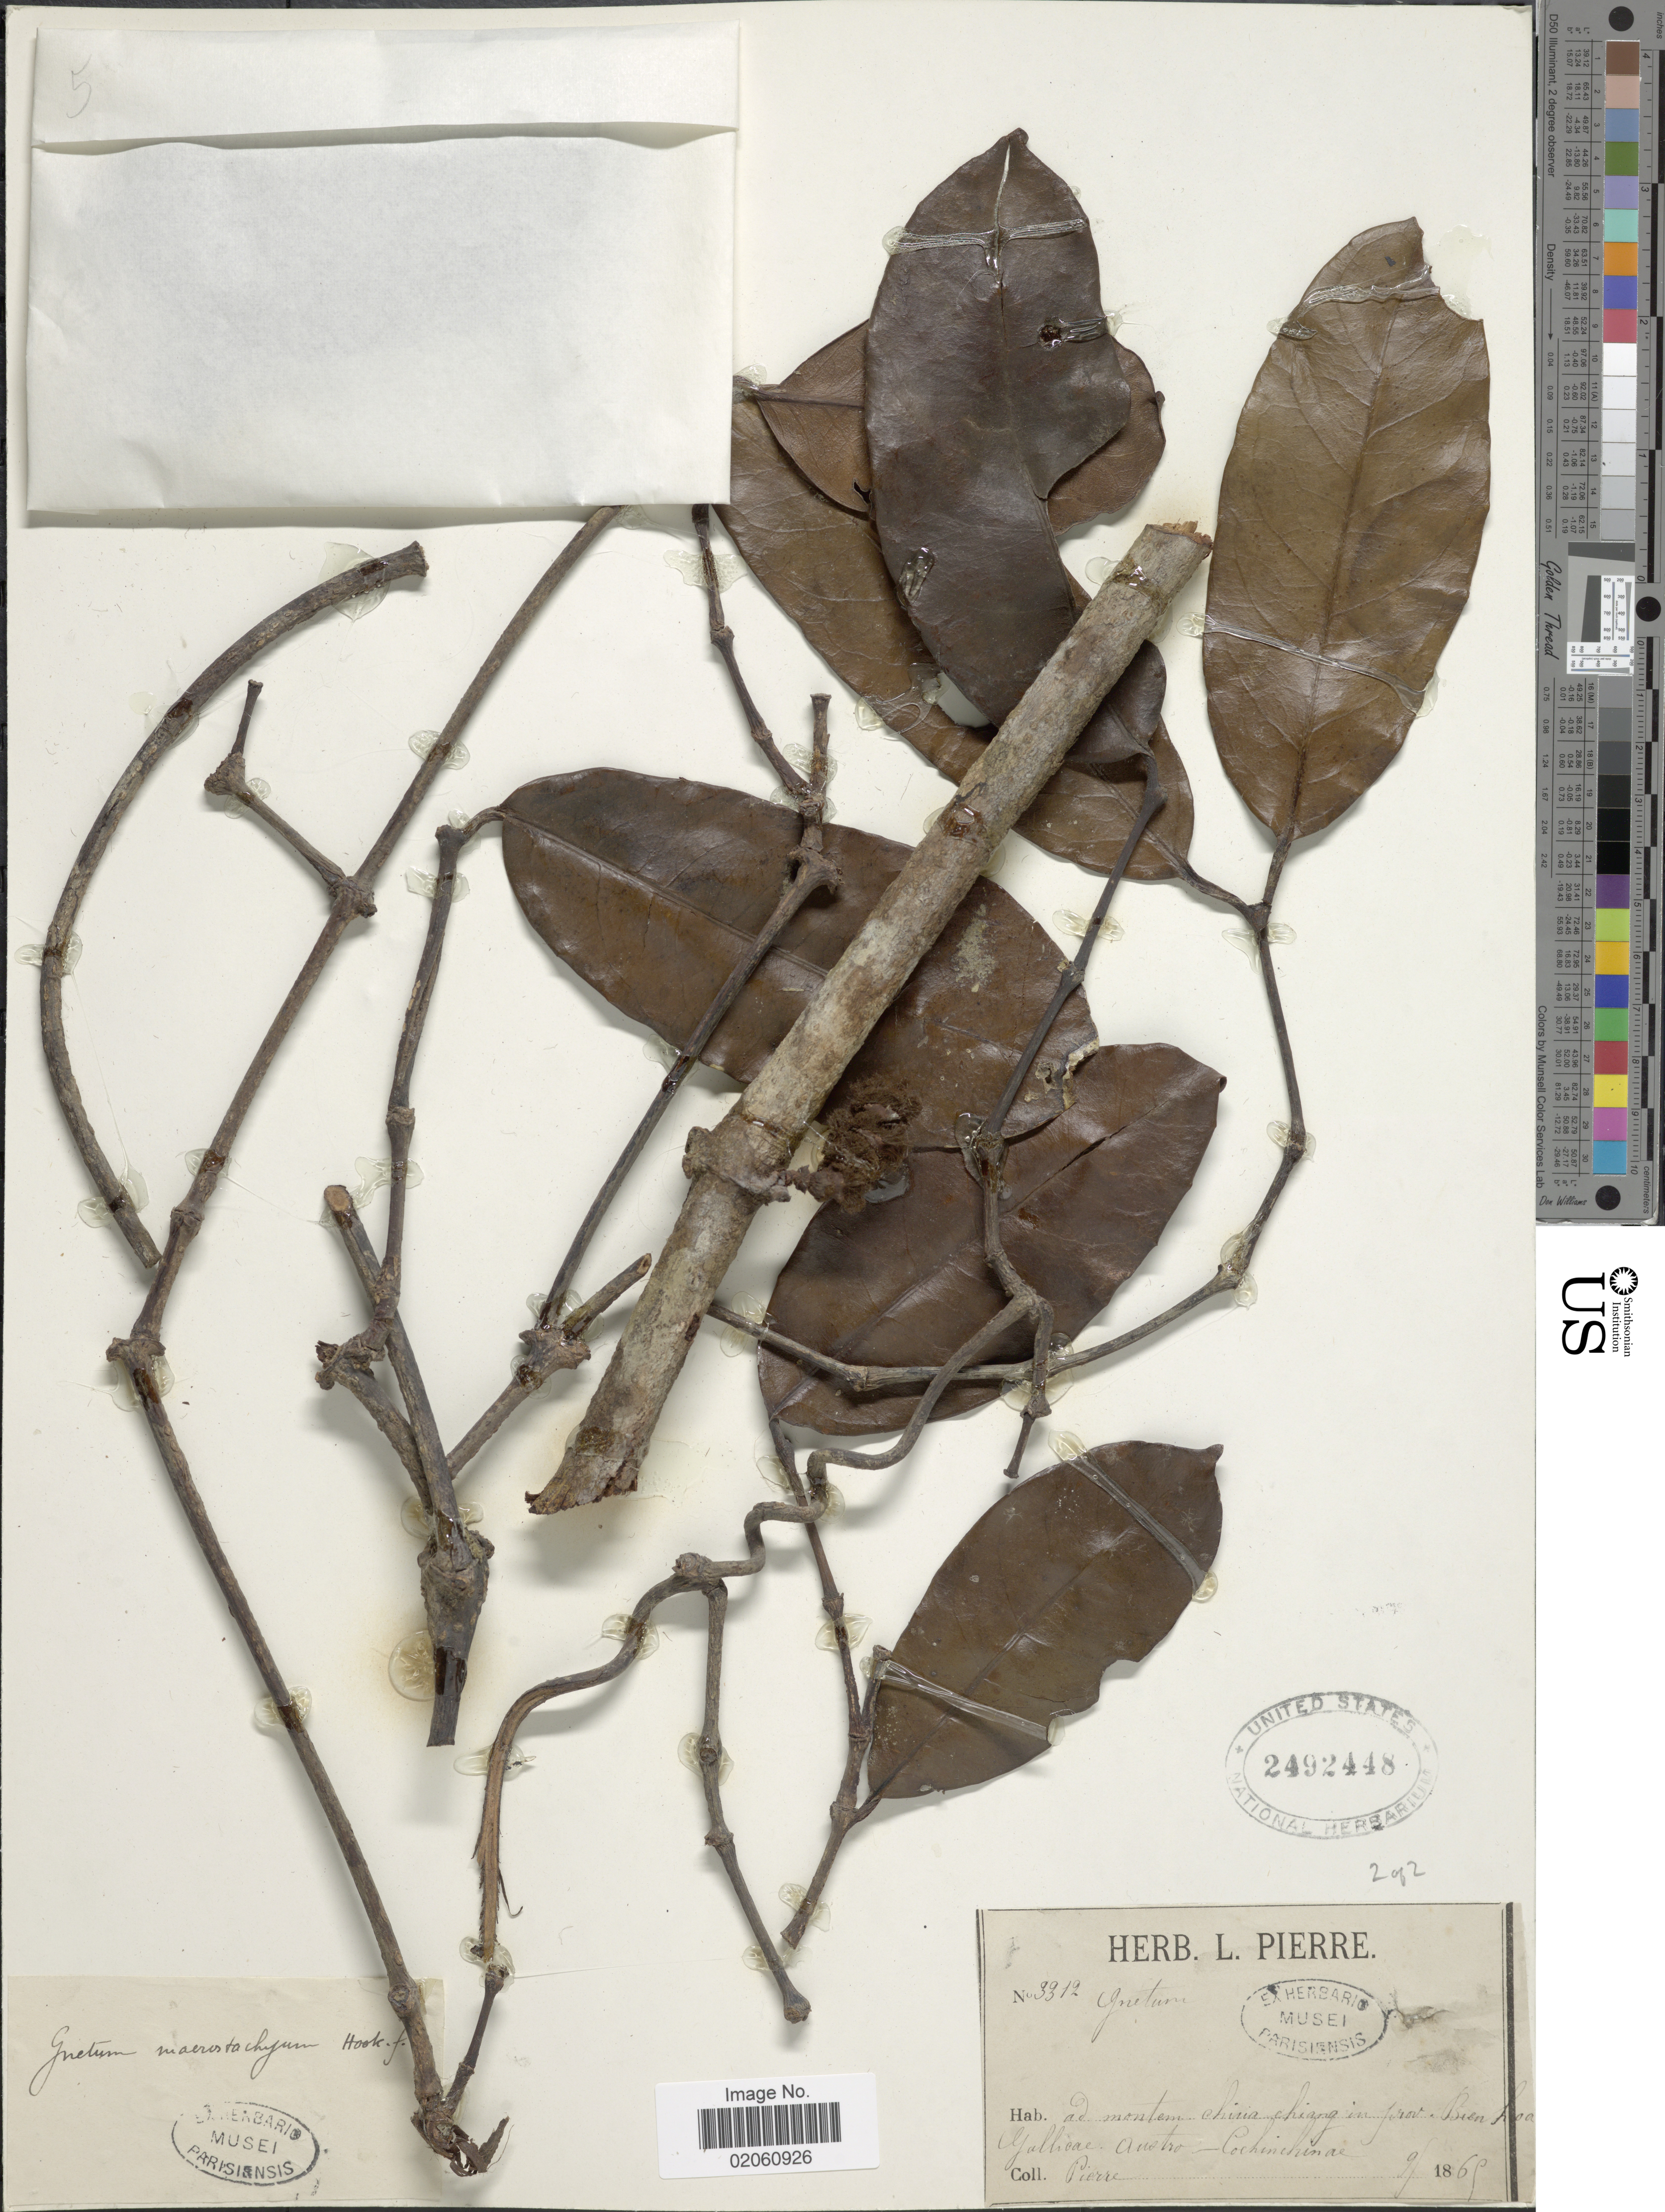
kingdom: Plantae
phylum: Tracheophyta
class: Gnetopsida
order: Gnetales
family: Gnetaceae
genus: Gnetum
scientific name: Gnetum macrostachyum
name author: Hook. f.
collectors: L. Pierre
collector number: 3312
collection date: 1869-09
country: Vietnam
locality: Ad montem china chiang in [interpreted] prov. Bien hoa Gallicae Austro-Cochinchinae.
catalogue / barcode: US 2492448